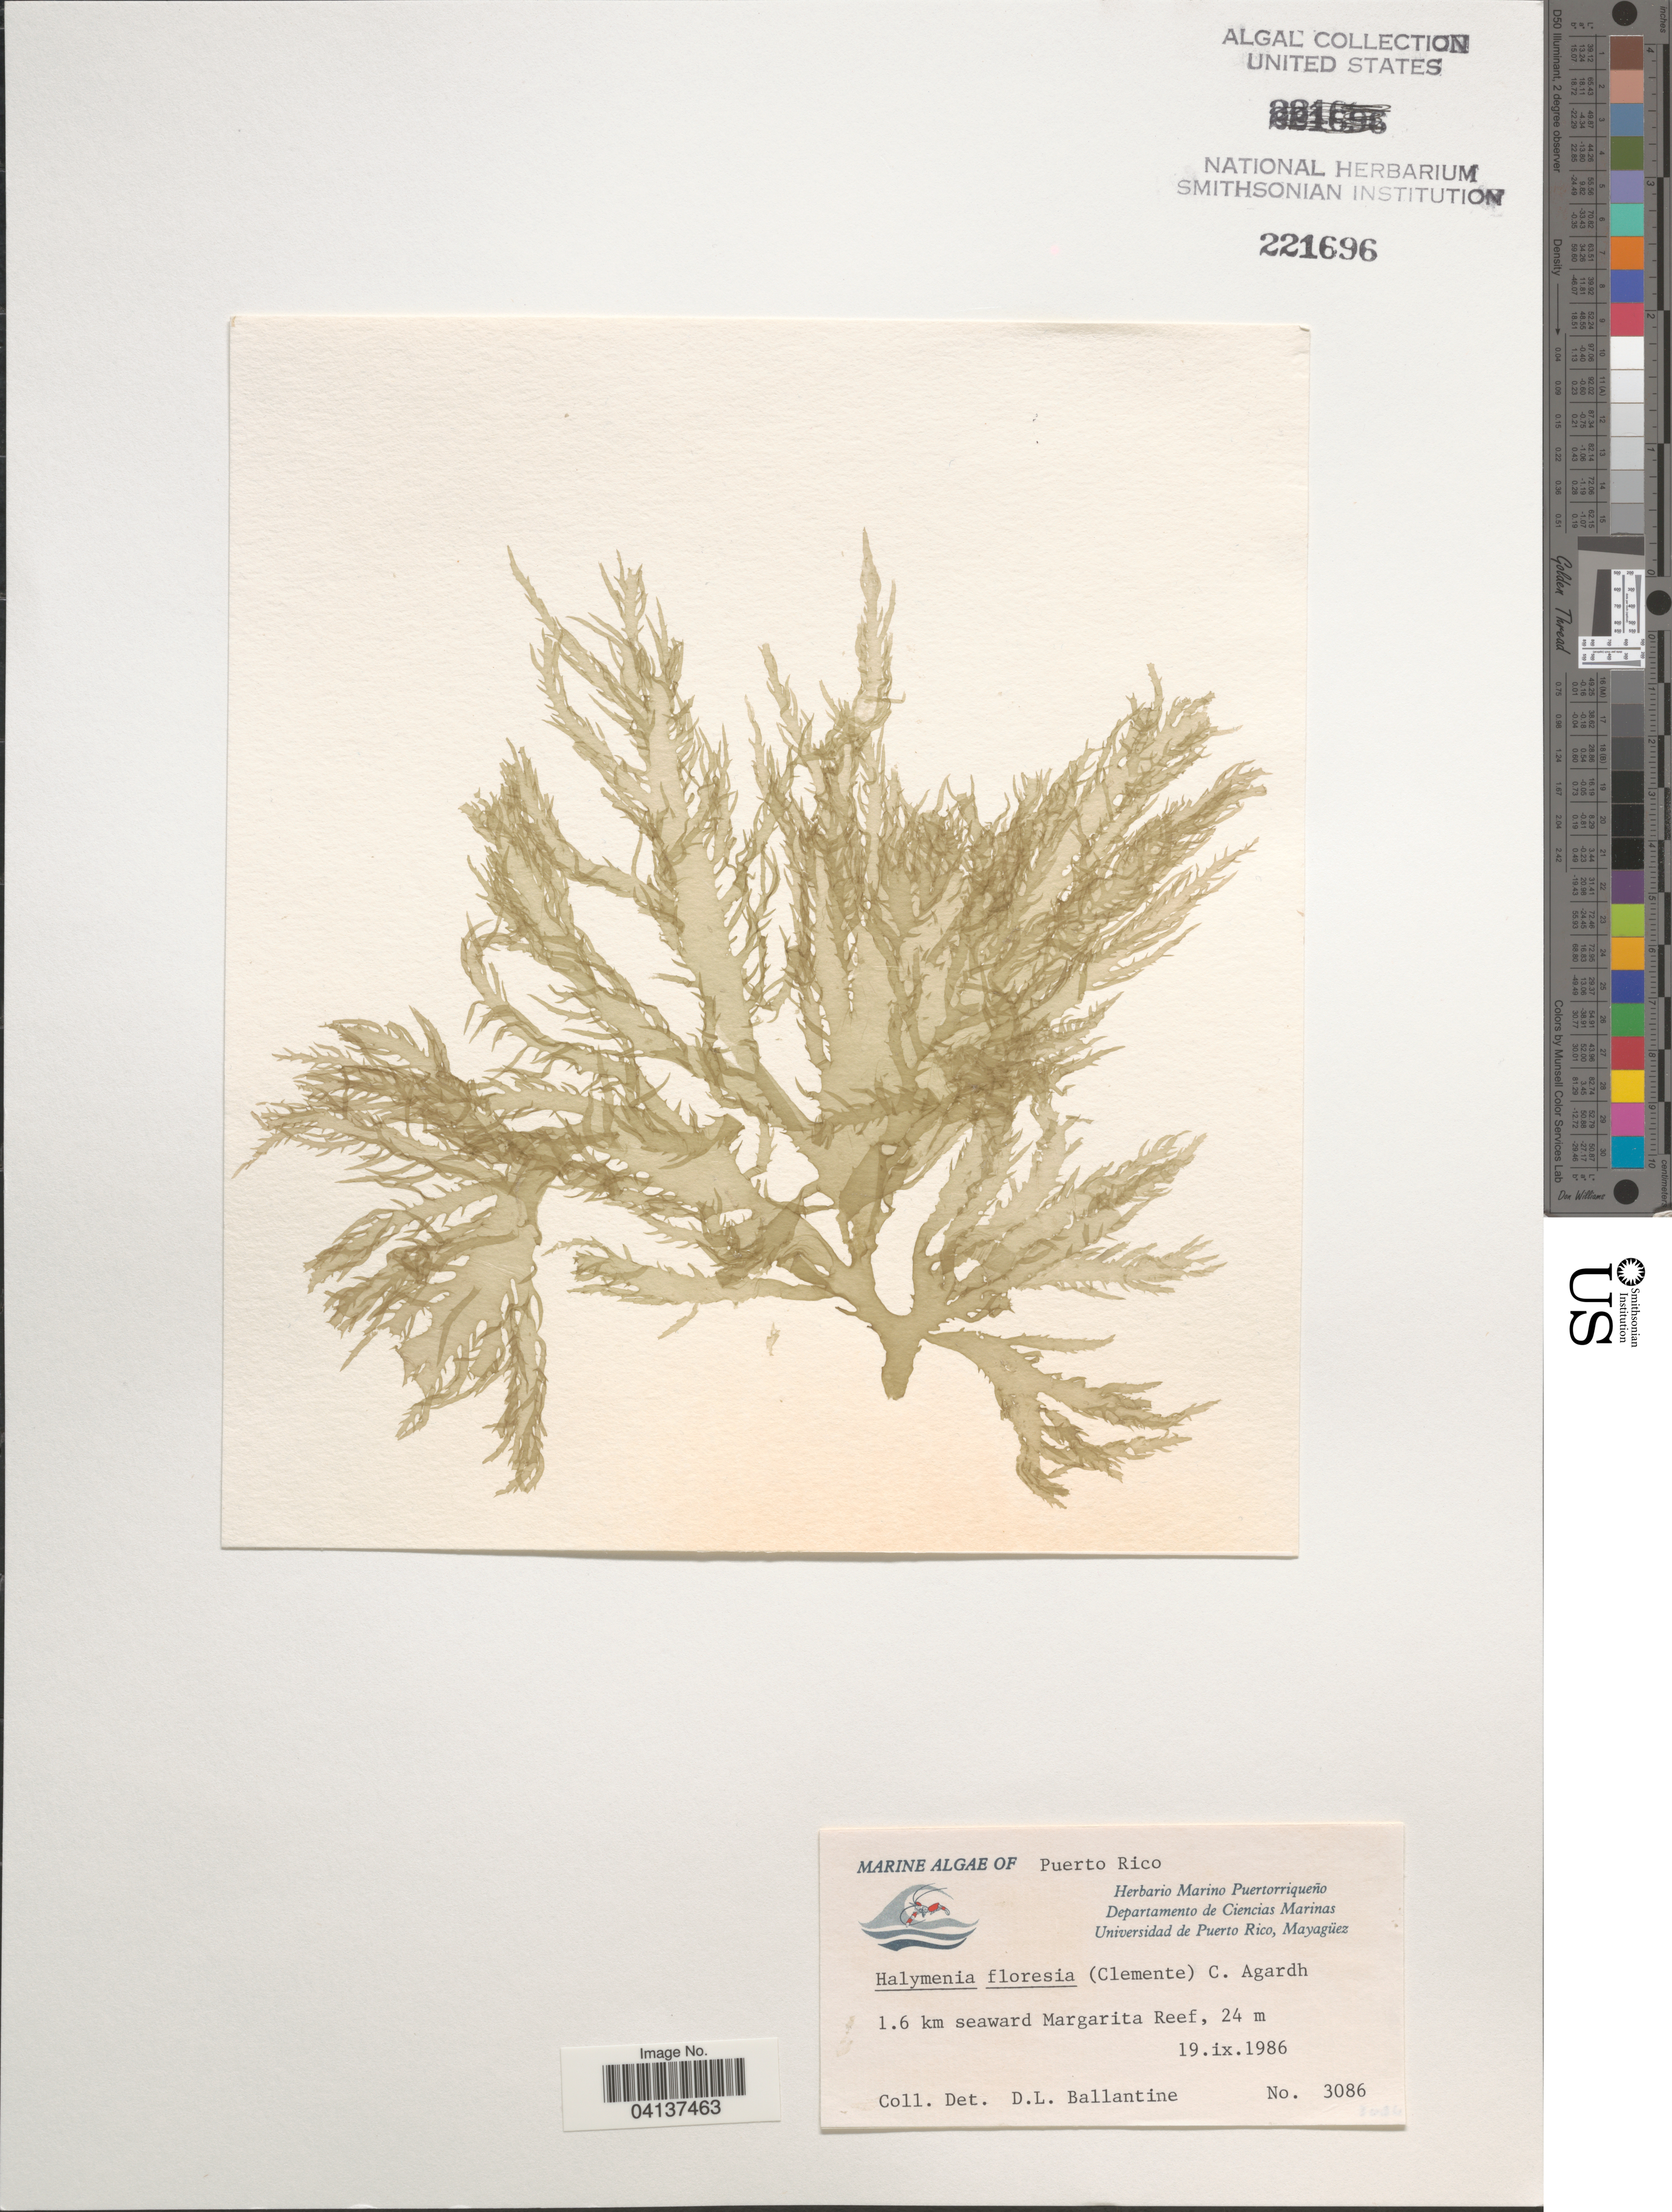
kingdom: Plantae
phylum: Rhodophyta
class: Florideophyceae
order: Halymeniales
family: Halymeniaceae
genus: Halymenia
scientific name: Halymenia floresii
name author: (Clemente) C. Agardh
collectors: D.L. Ballantine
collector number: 3086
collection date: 1986-09-19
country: Puerto Rico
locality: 1.6 km seaward Margarita Reef.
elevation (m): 24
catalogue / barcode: US 221696